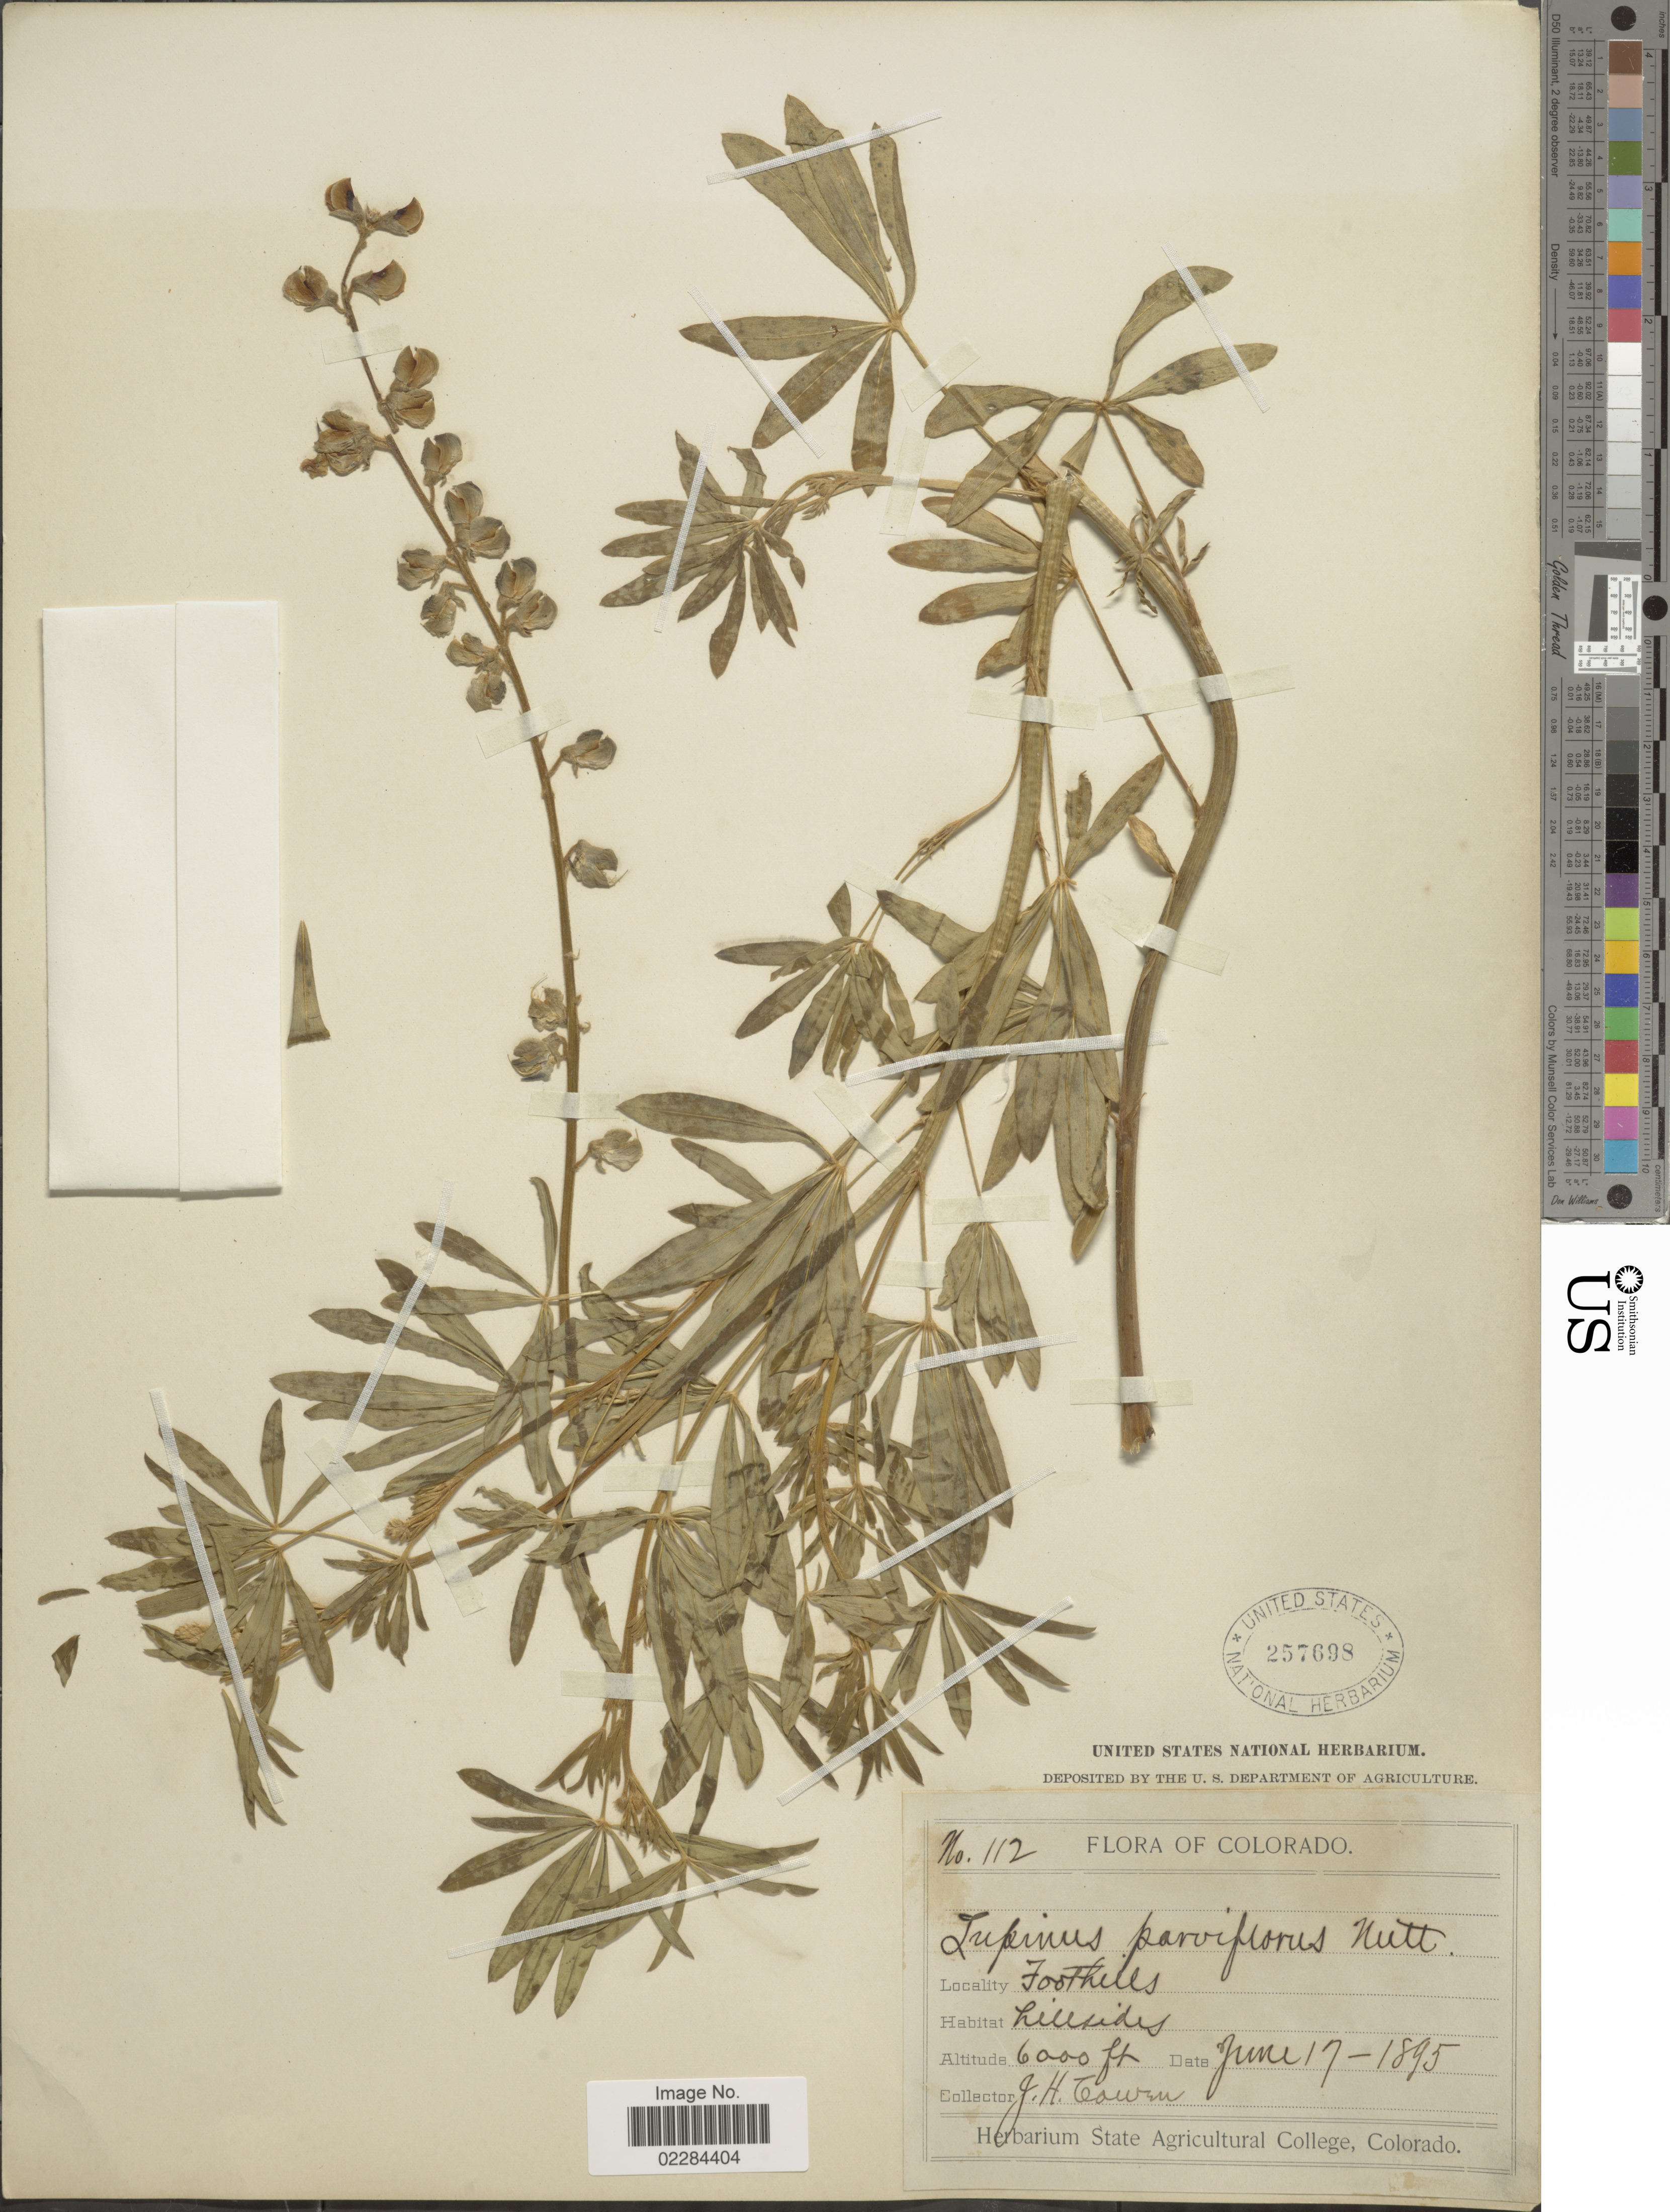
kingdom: Plantae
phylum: Tracheophyta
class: Magnoliopsida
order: Fabales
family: Fabaceae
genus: Lupinus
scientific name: Lupinus argenteus var. parviflorus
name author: (Nutt. ex Hook. & Arn.) C.L. Hitchc.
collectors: J. H. Cowen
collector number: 112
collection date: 1895-06-17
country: United States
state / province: Colorado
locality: Foothills.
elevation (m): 1829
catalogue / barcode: US 257698